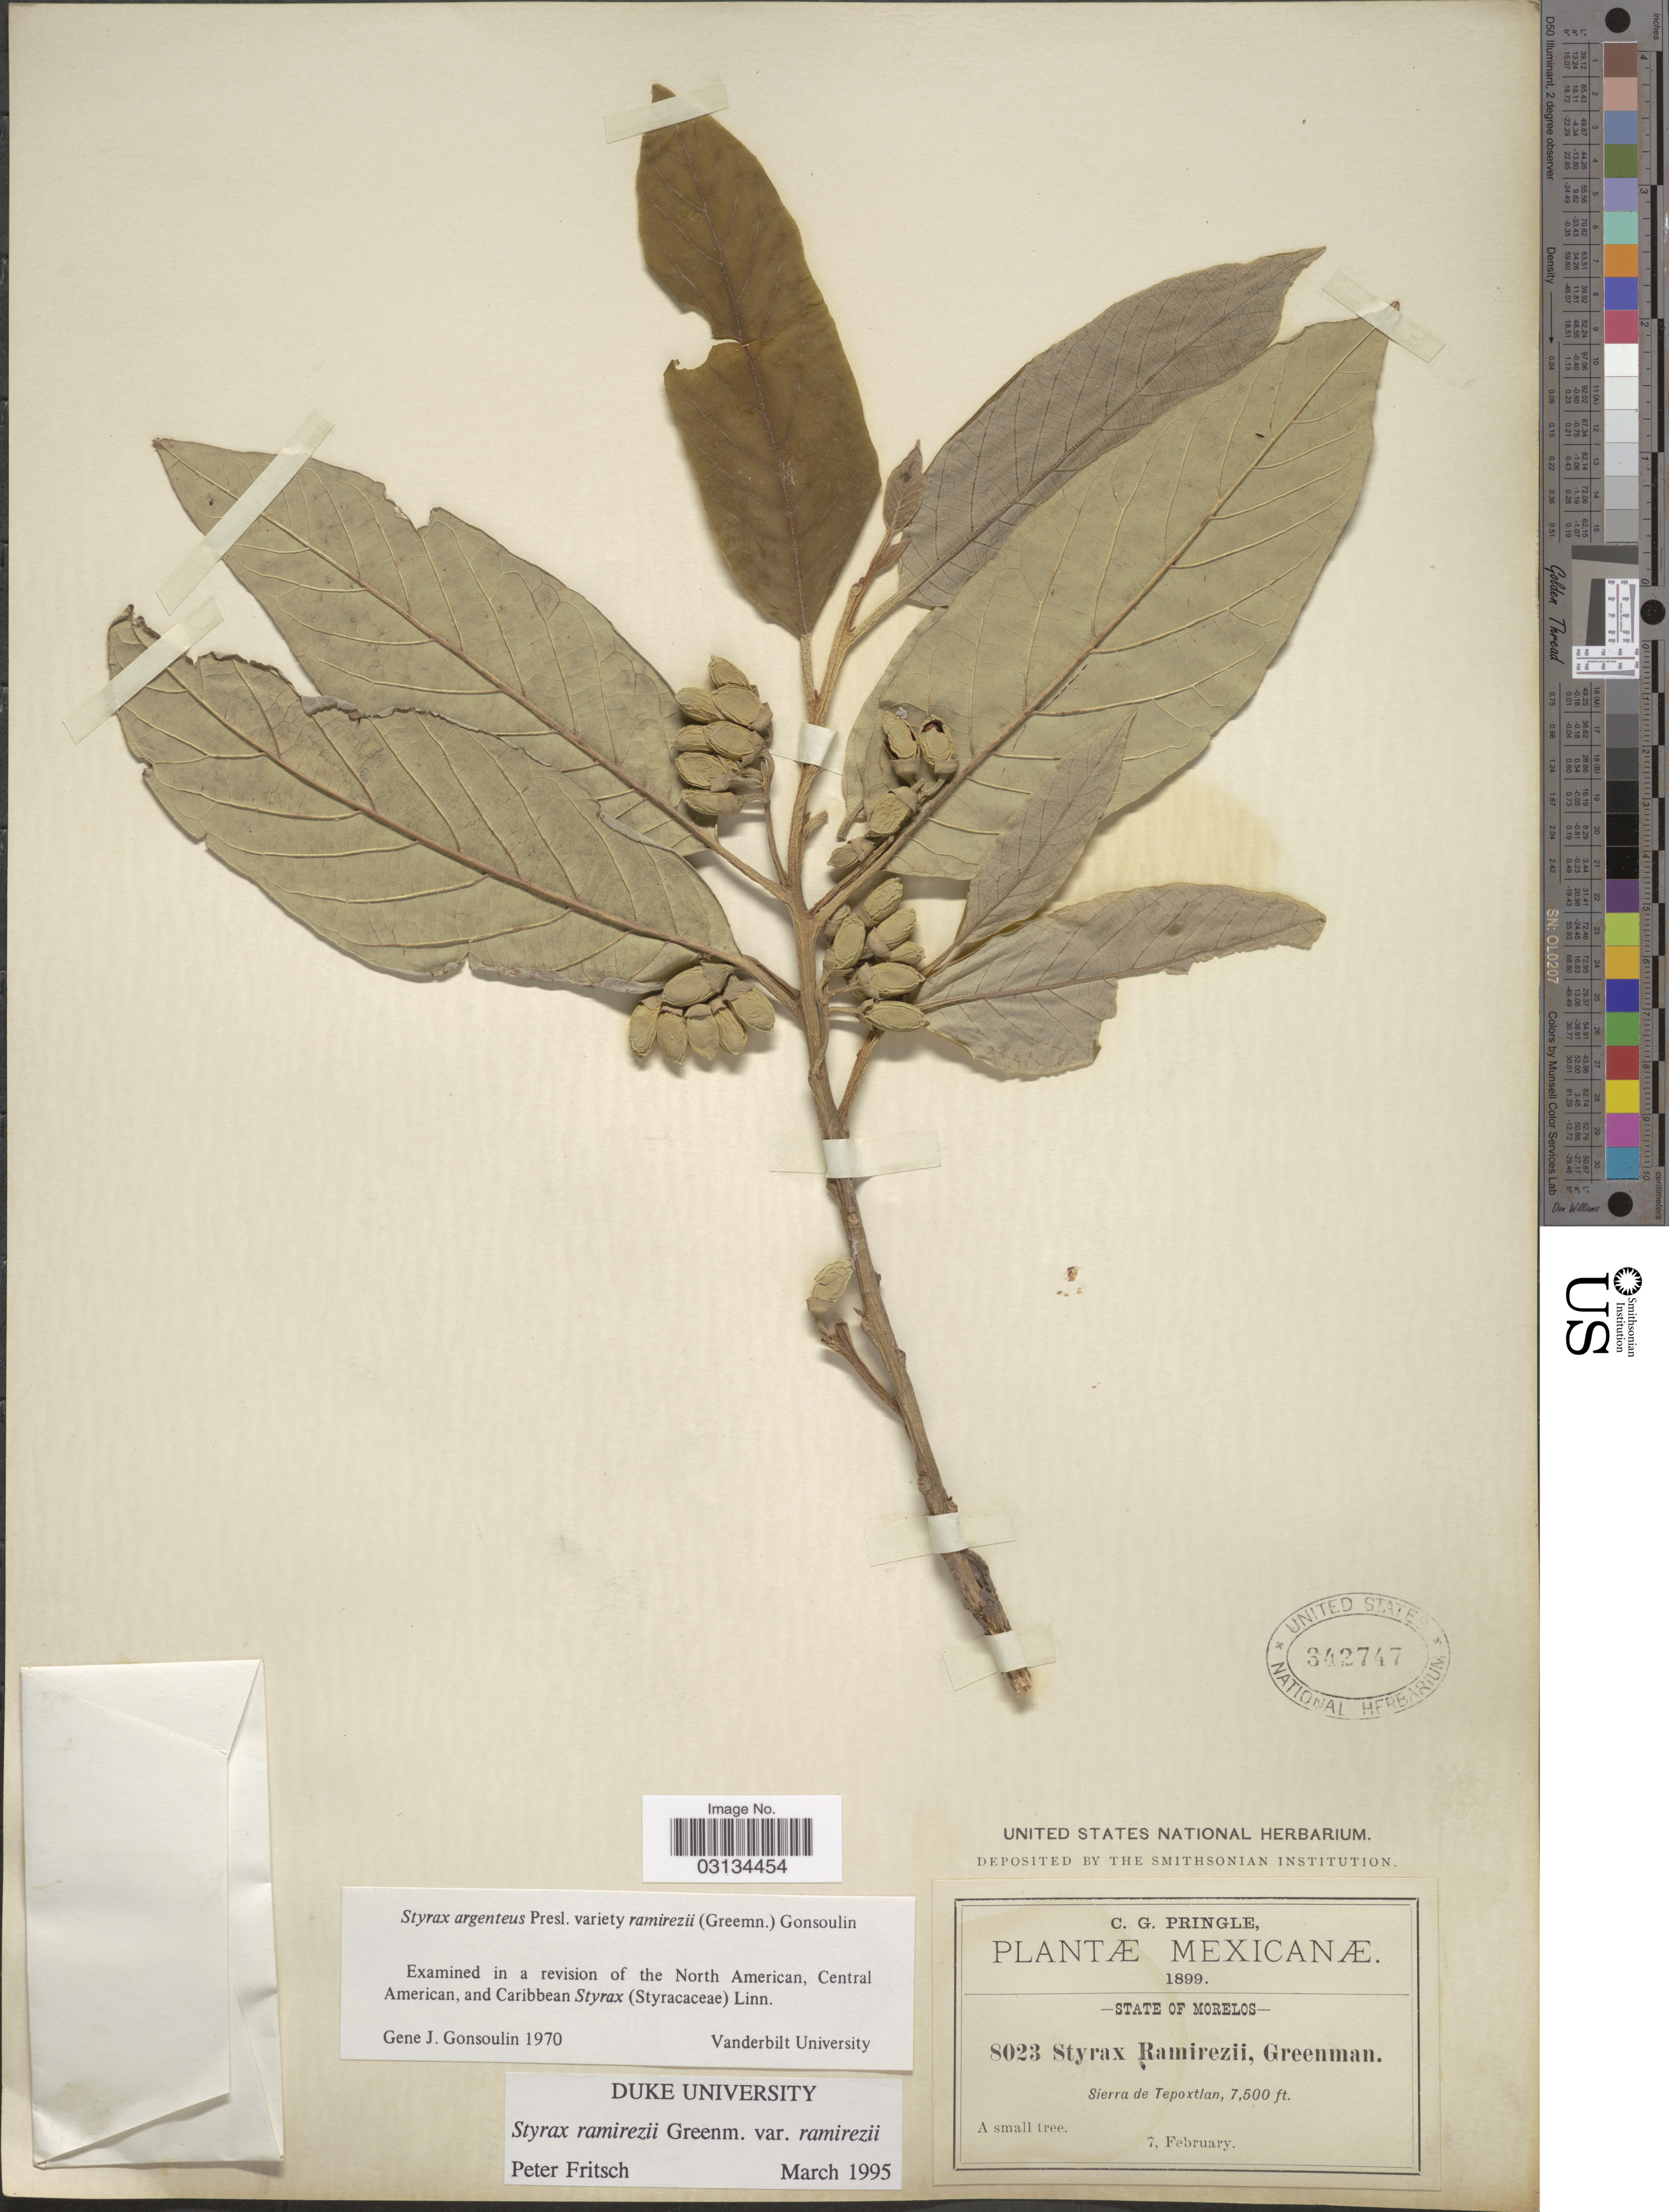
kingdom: Plantae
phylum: Tracheophyta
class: Magnoliopsida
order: Ericales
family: Styracaceae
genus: Styrax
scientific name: Styrax ramirezii var. ramirezii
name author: Greenm.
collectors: C. G. Pringle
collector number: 8023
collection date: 1899-02-07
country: Mexico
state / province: Morelos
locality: Sierra de Tepoxtlan.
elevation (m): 2286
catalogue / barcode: US 342747